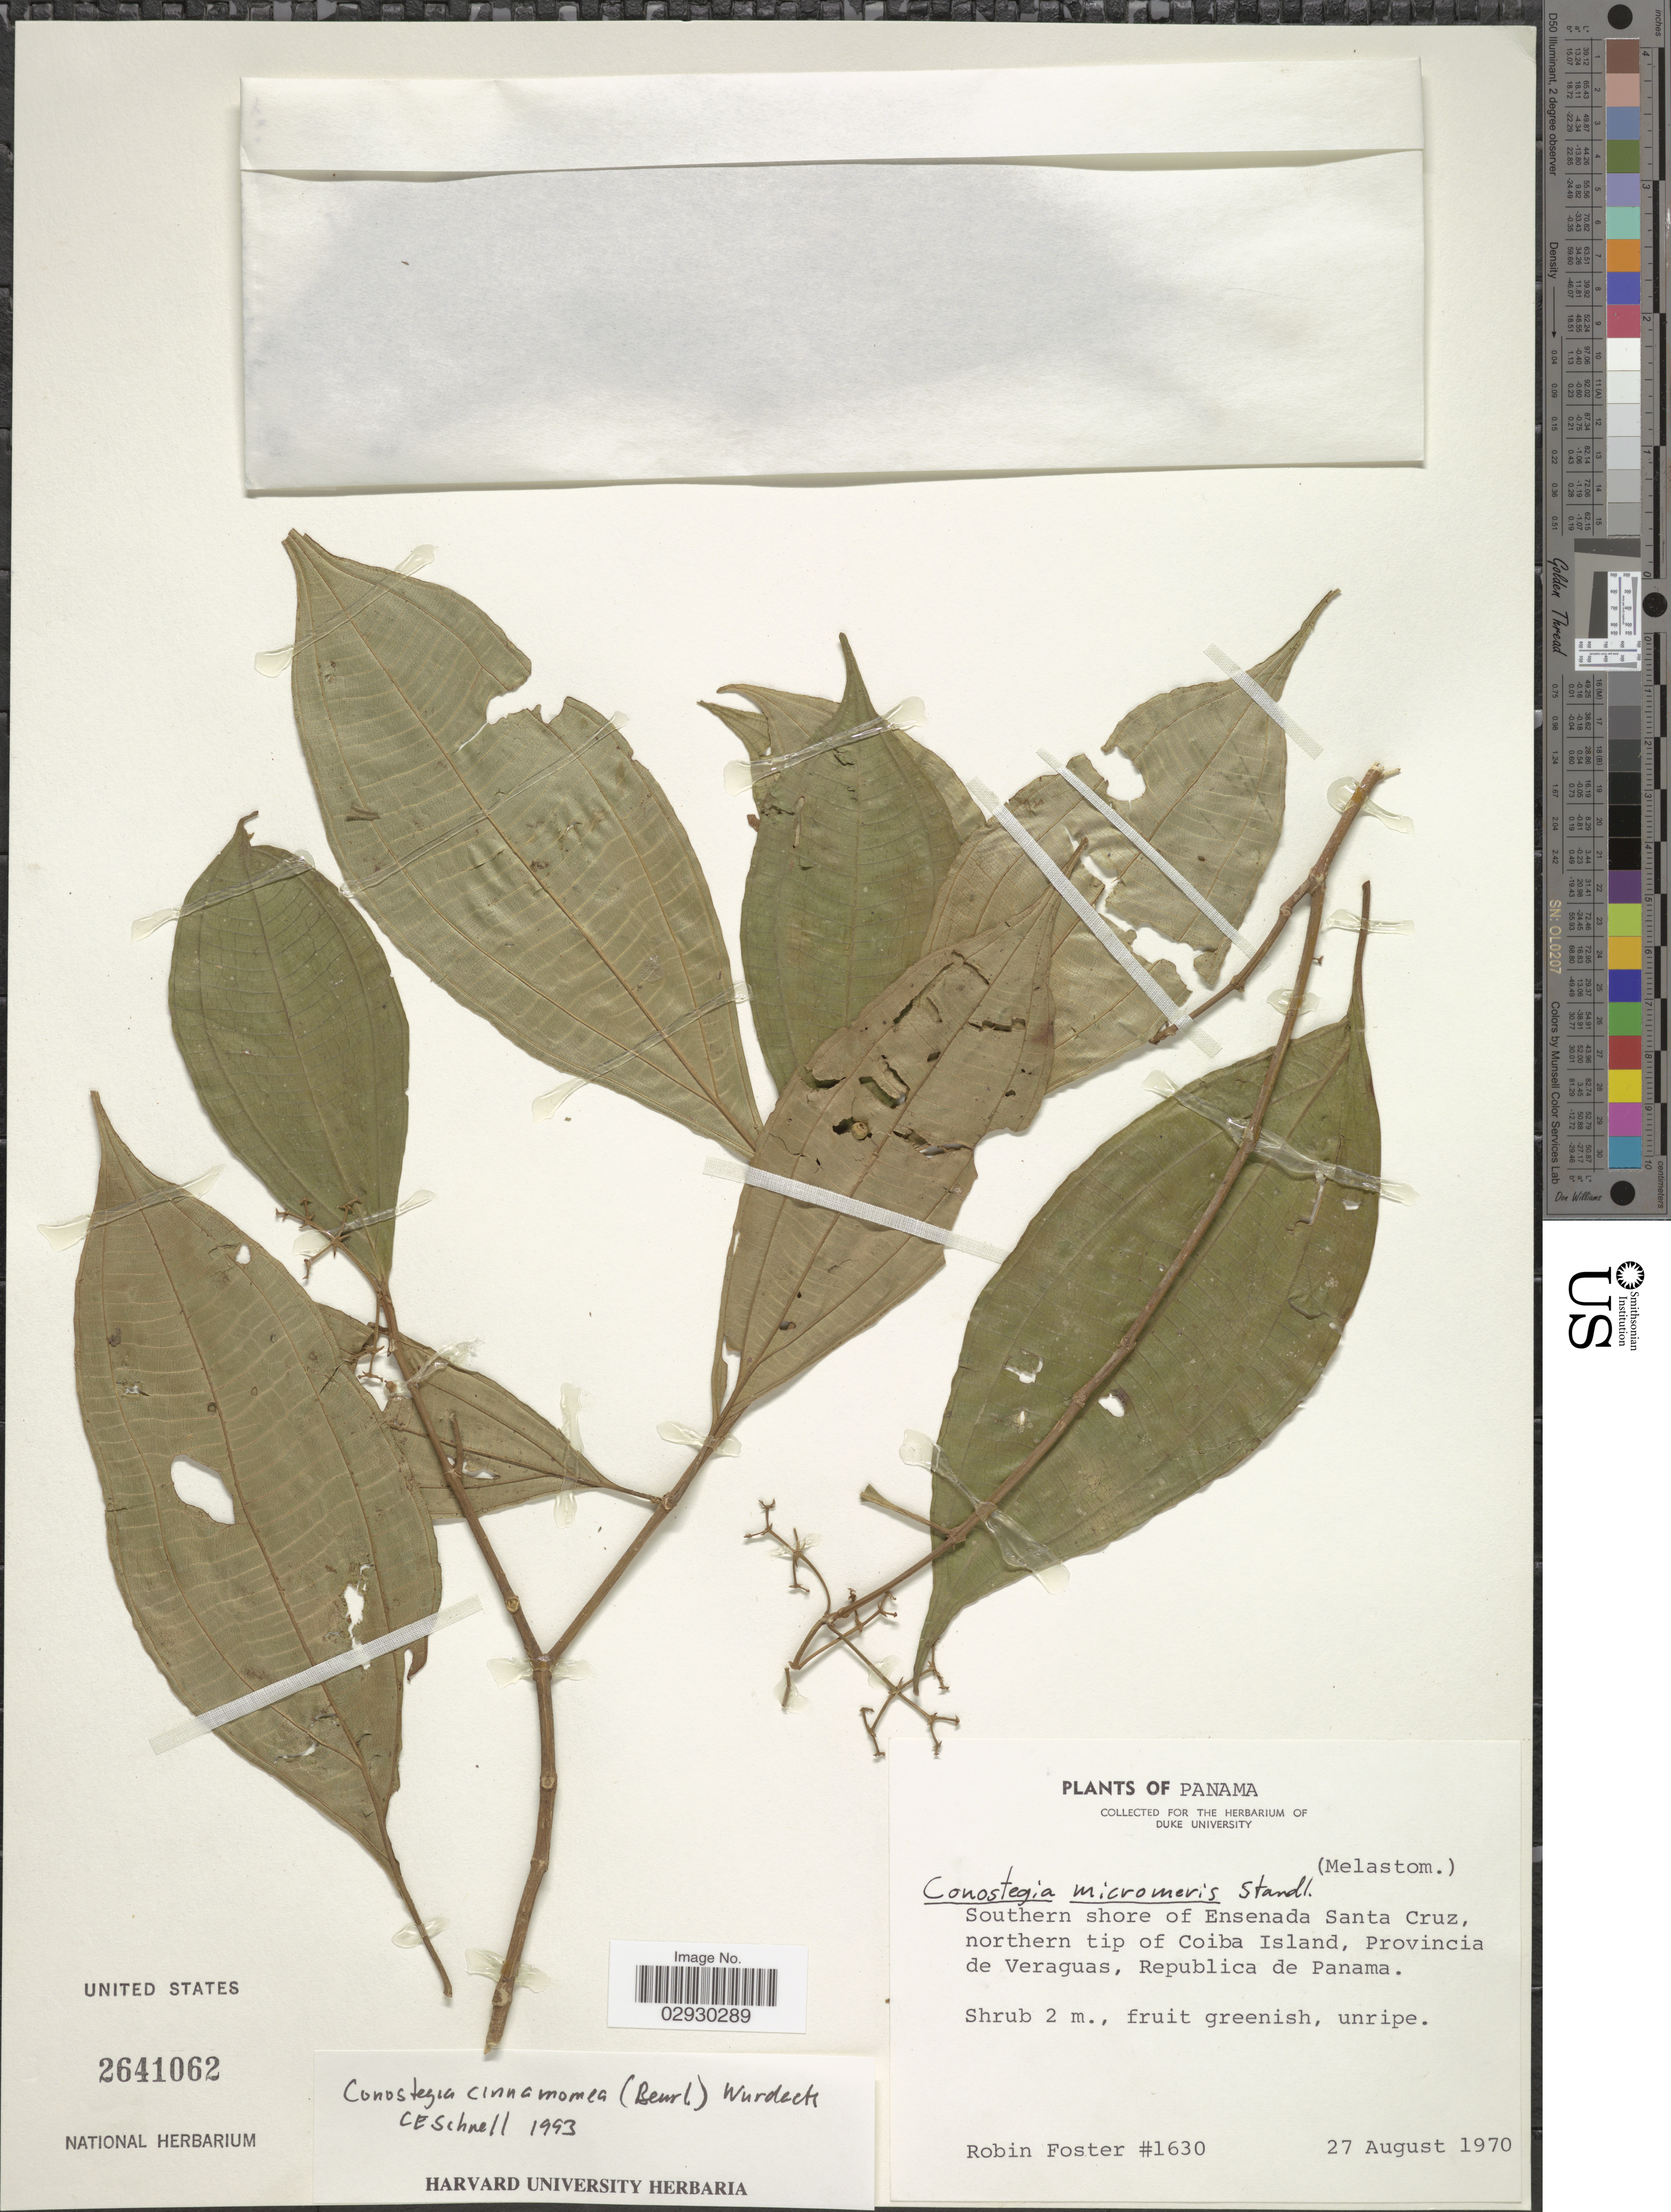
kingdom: Plantae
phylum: Tracheophyta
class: Magnoliopsida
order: Myrtales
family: Melastomataceae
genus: Conostegia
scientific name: Conostegia cinnamomea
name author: (Beurl.) Cogn.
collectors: R. B. Foster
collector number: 1630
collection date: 1970-08-27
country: Panama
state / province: Veraguas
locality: Southern shore of Ensenada Santa Cruz, northern tip of Coiba Island, Provincia de Veraguas, Republica de Panama.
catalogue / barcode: US 2641062